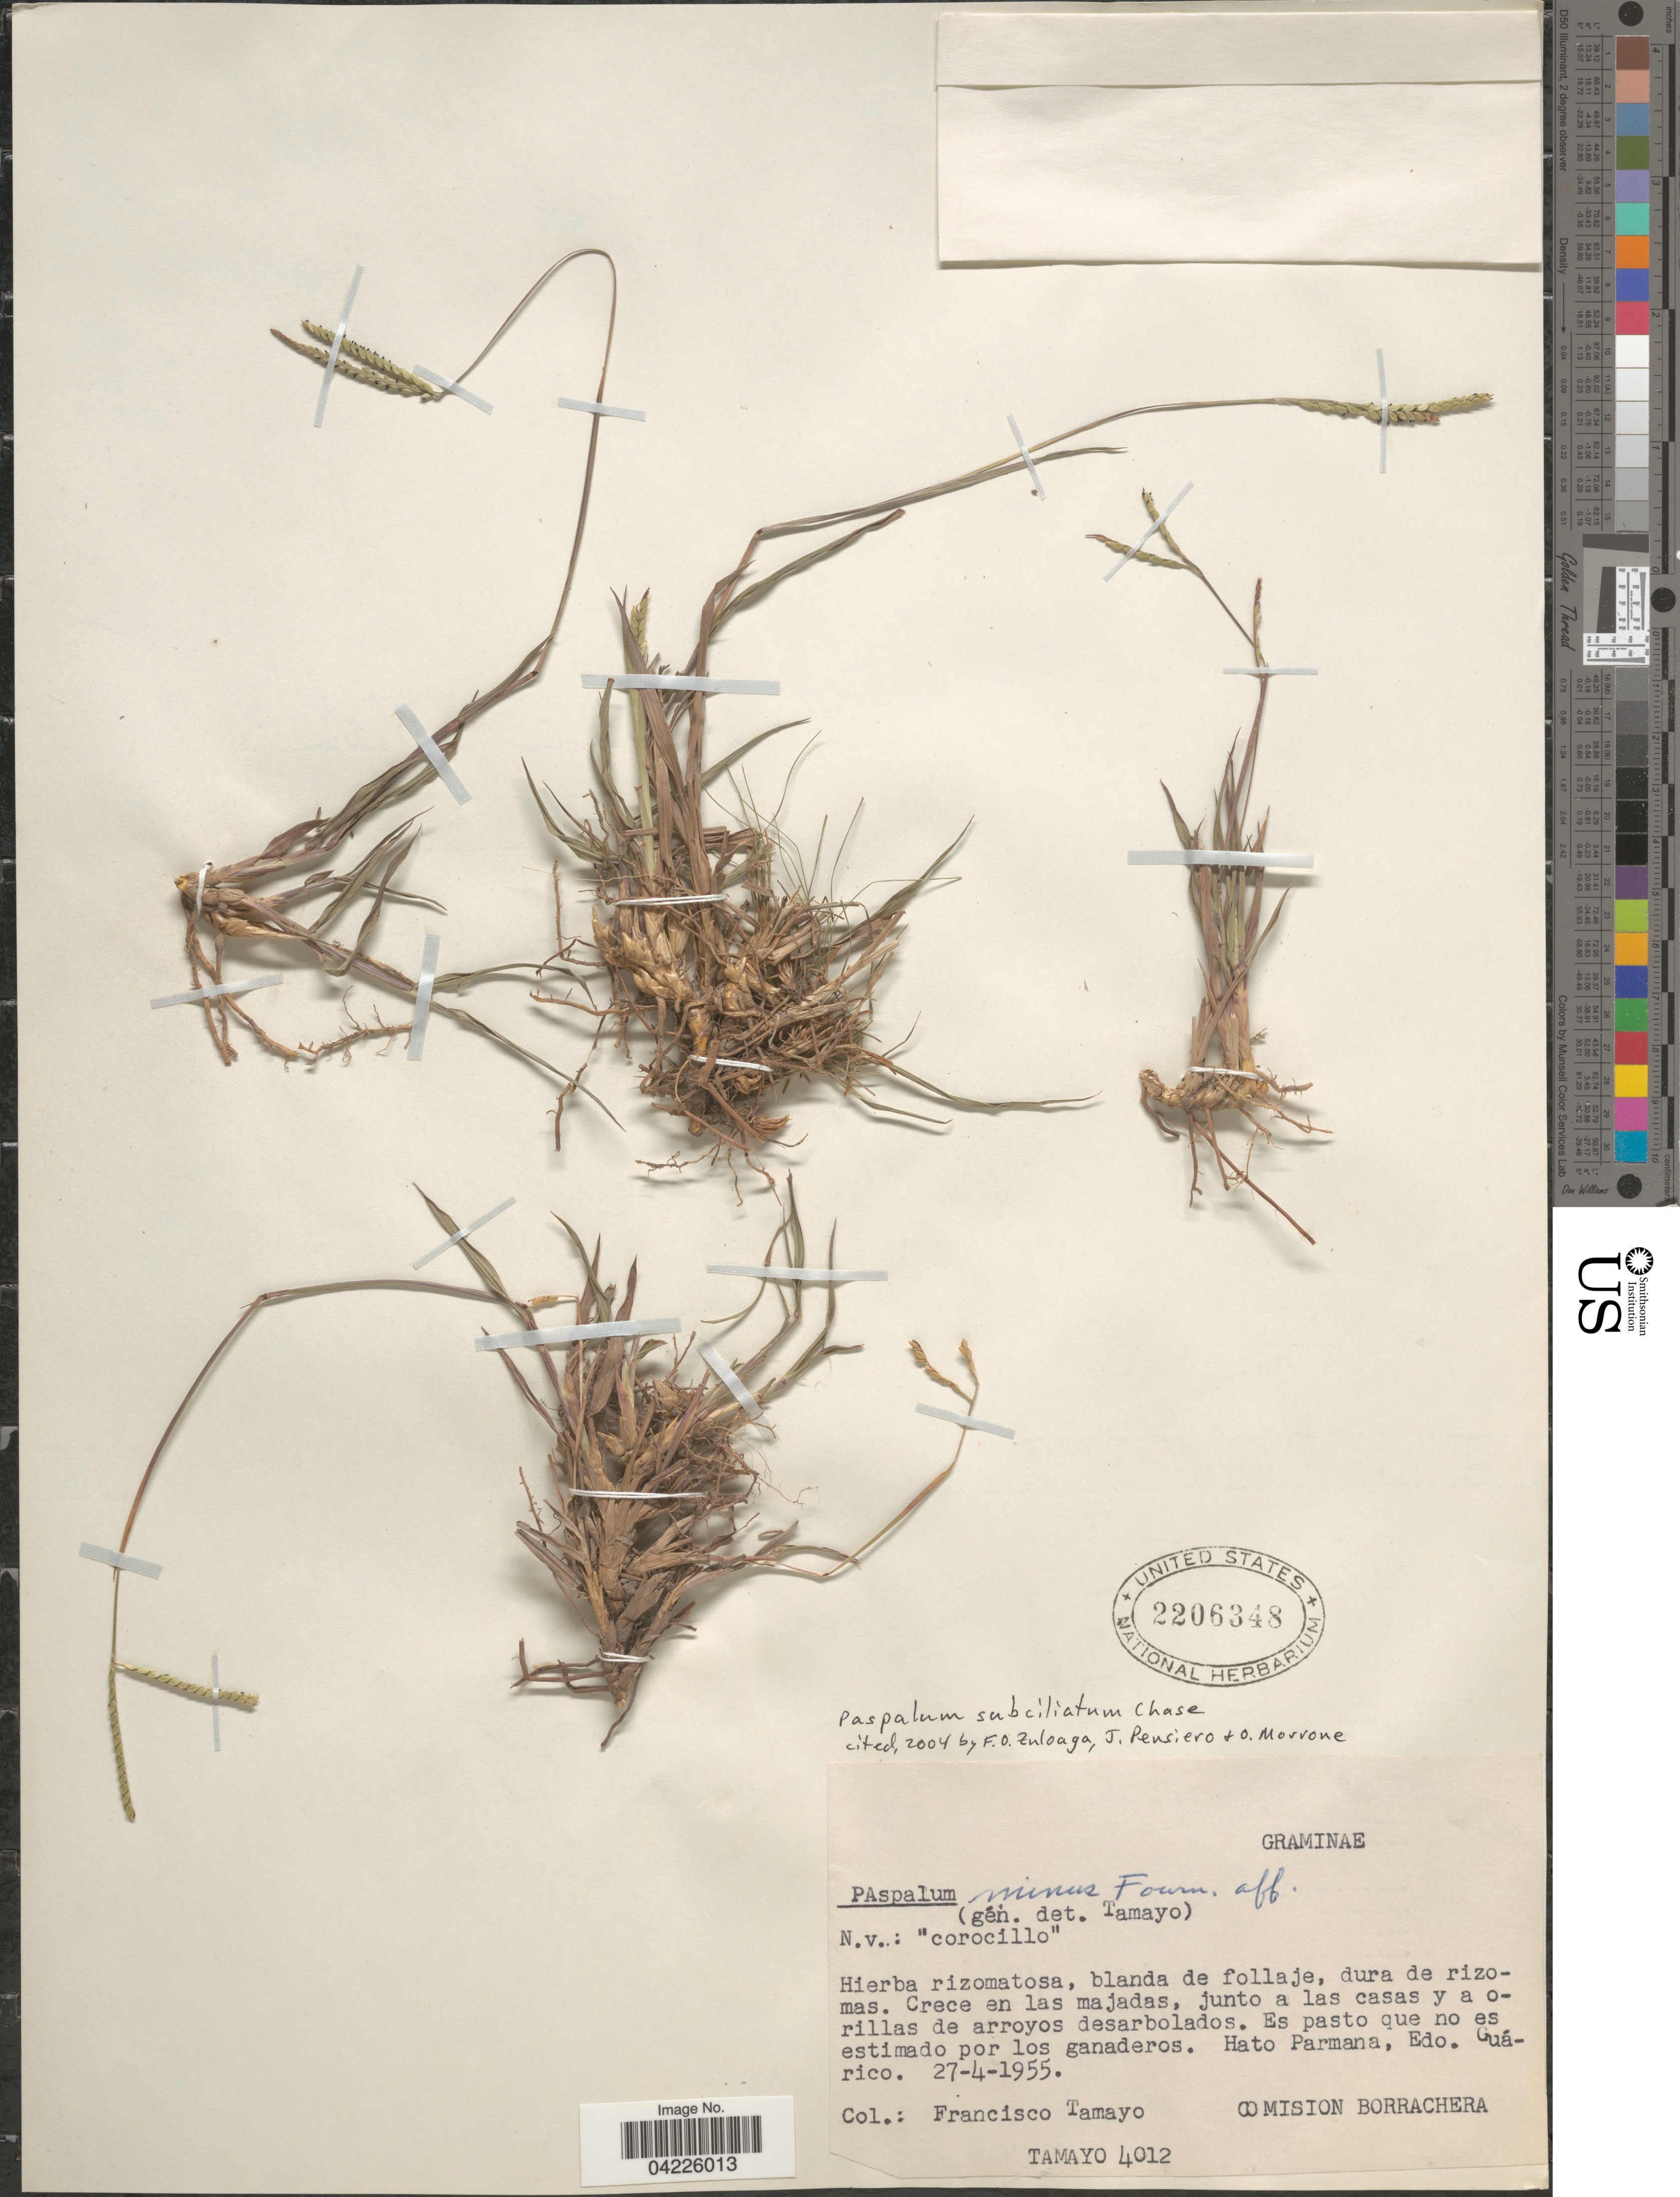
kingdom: Plantae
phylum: Tracheophyta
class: Liliopsida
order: Poales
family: Poaceae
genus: Paspalum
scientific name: Paspalum subciliatum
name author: Chase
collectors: F. Tamayo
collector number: Tamayo4012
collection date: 1955-04-27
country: Venezuela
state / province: Guarico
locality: Hato Parmana.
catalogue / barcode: US 2206348